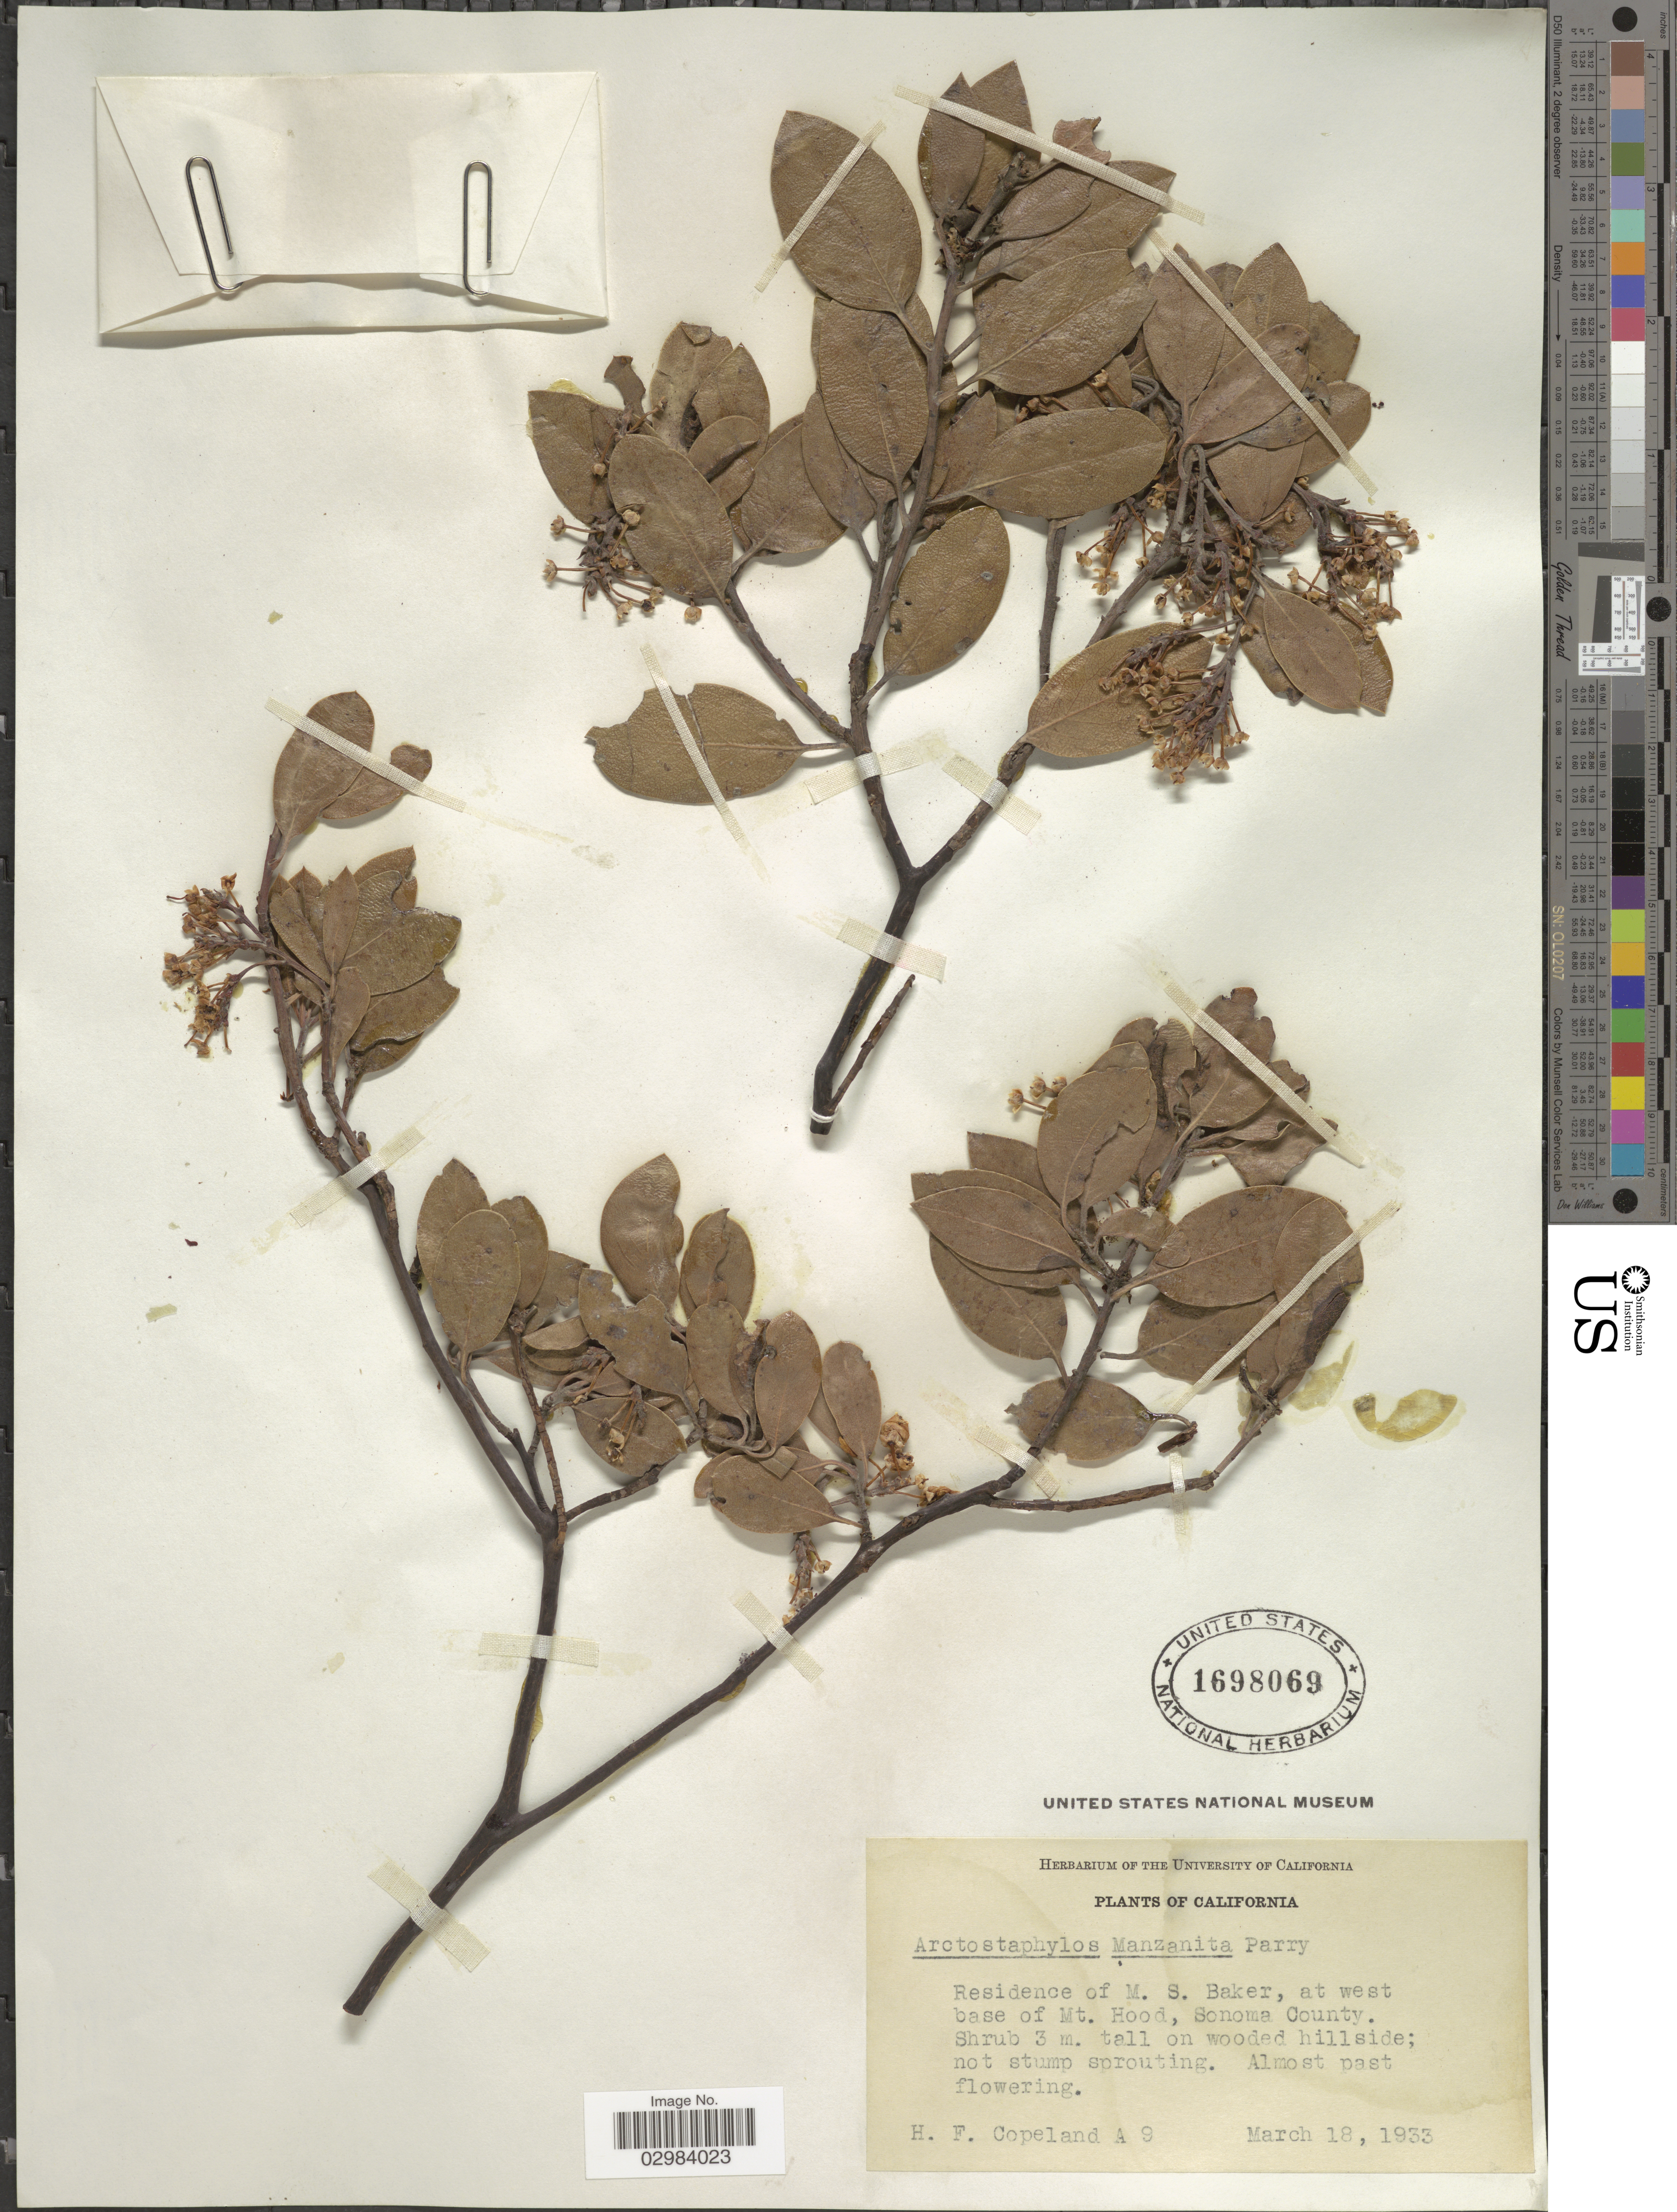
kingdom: Plantae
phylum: Tracheophyta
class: Magnoliopsida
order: Ericales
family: Ericaceae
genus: Arctostaphylos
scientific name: Arctostaphylos manzanita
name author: Parry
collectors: H. F. Copeland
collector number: A 9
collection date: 1933-03-18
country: United States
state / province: California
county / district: Sonoma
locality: Residence of M. S. Baker, at west base of Mt. Hood, Sonoma County.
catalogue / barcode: US 1698069